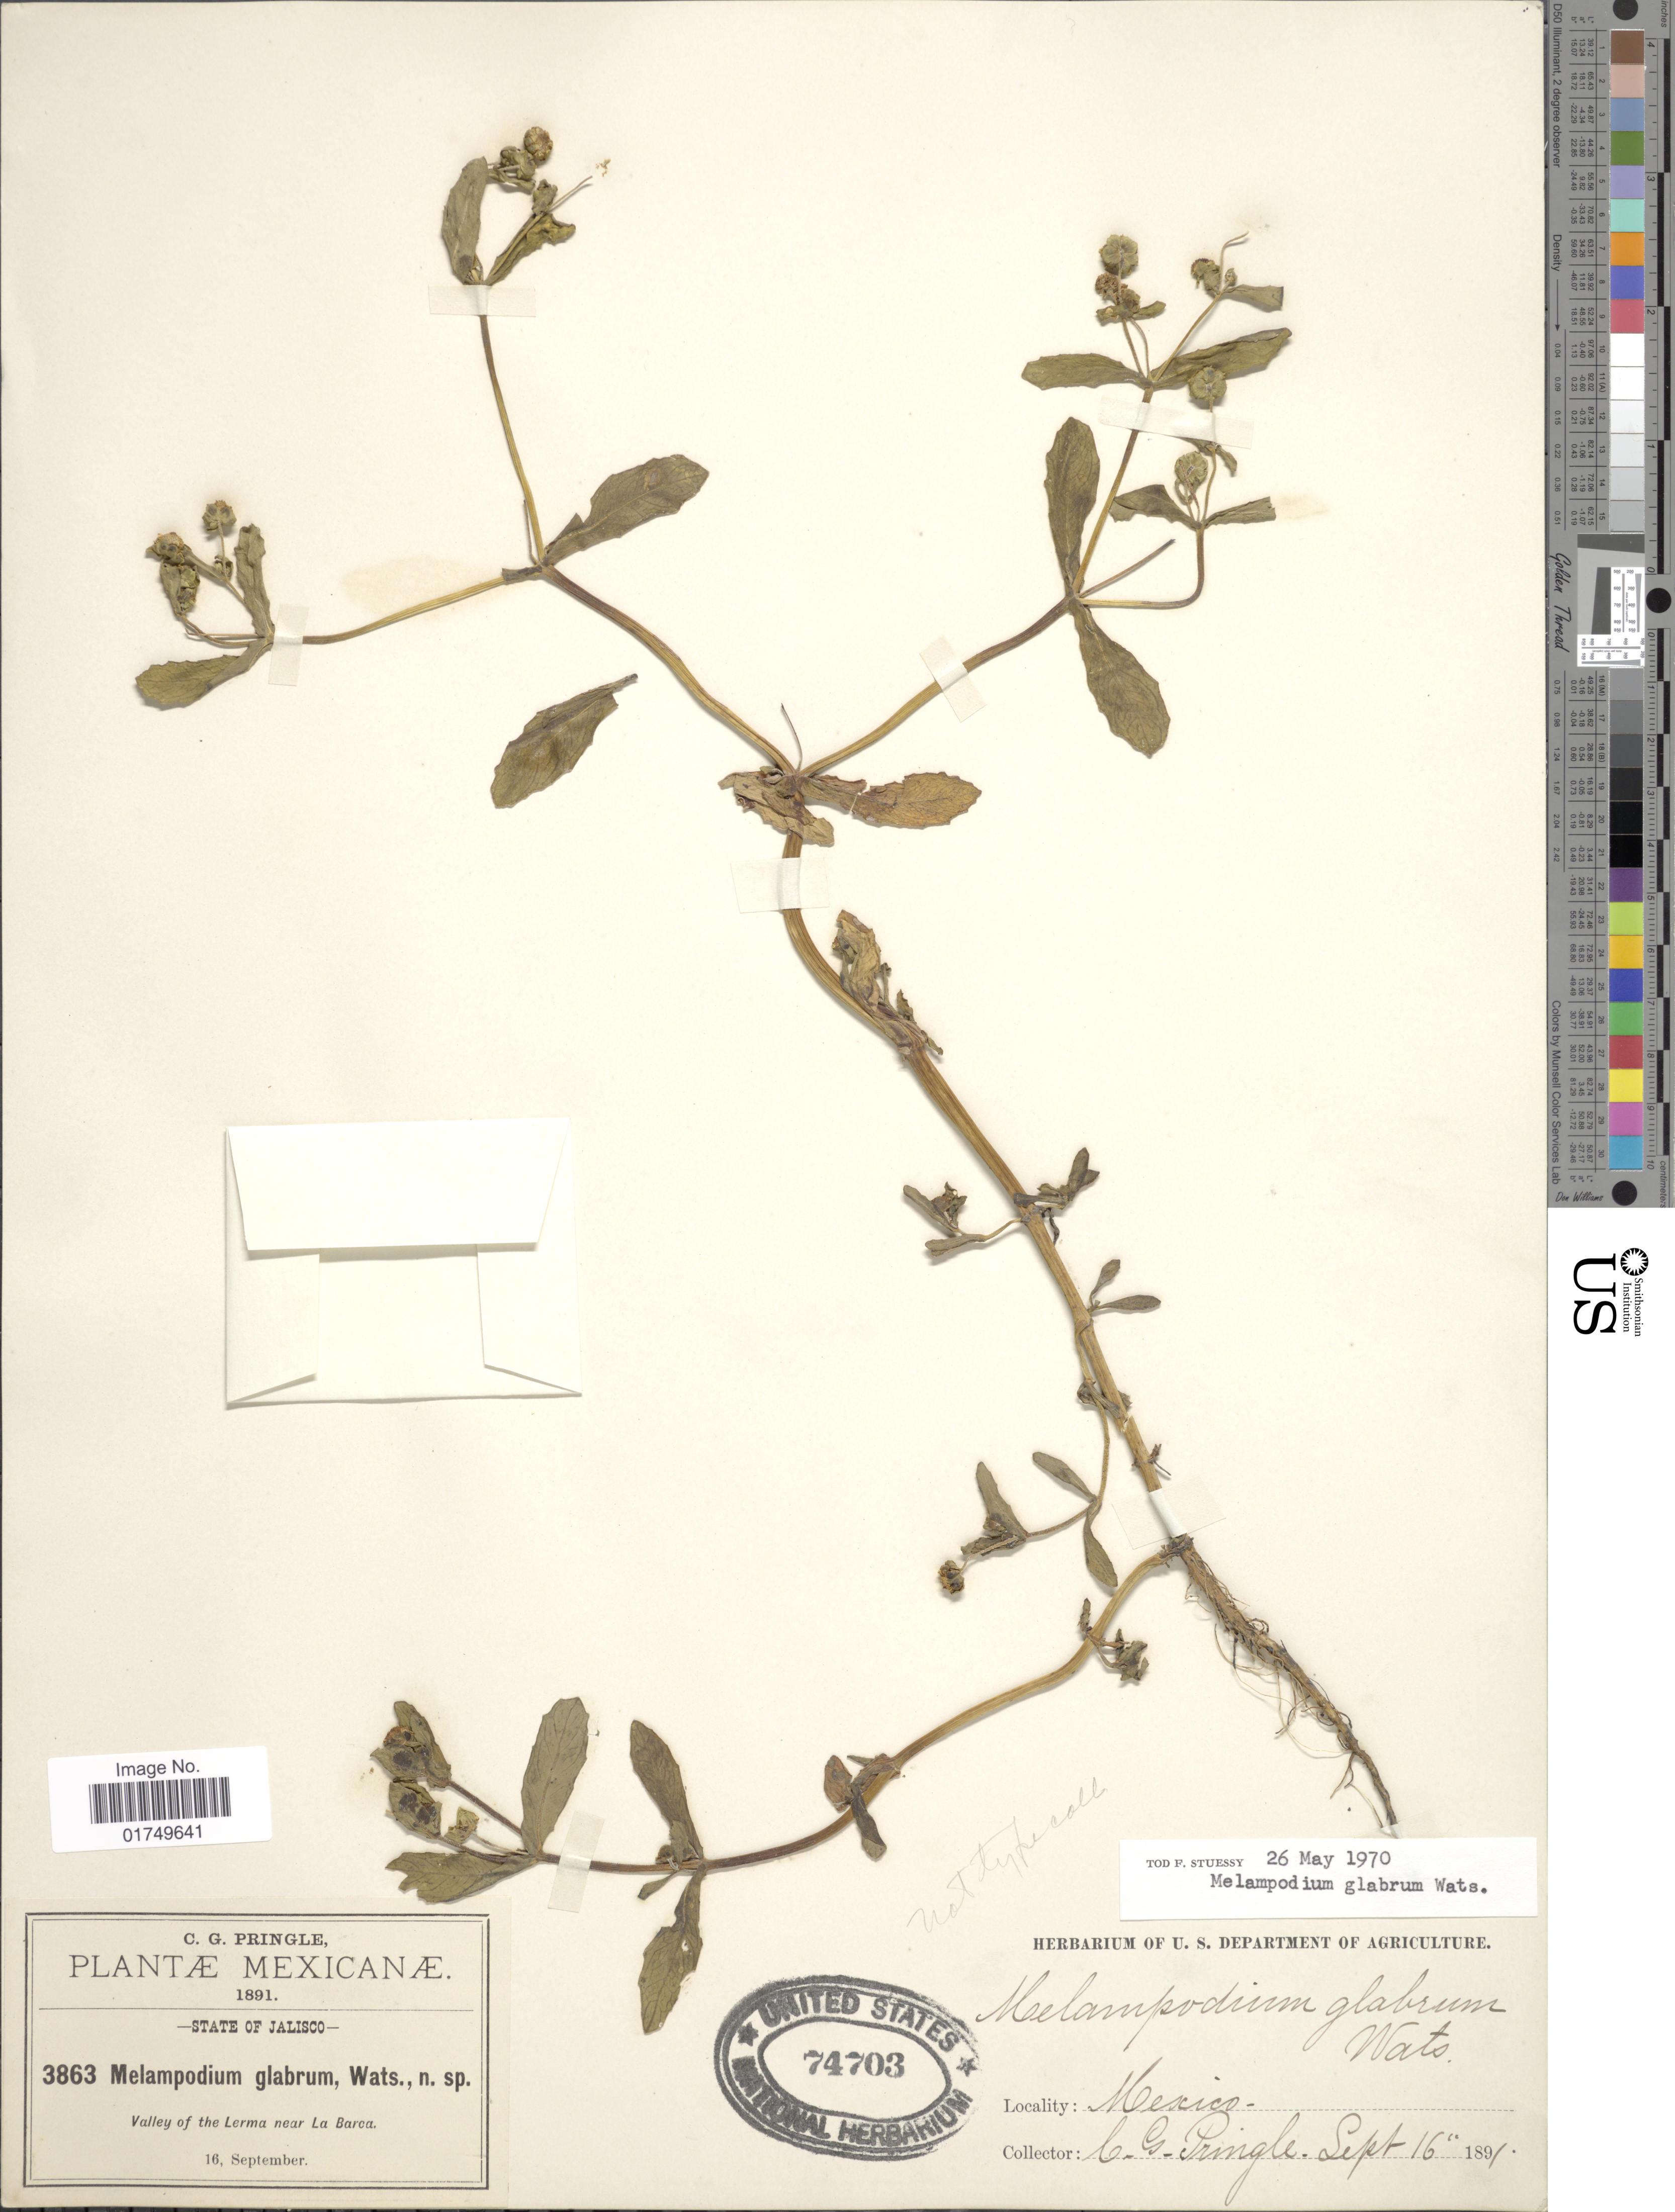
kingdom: Plantae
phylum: Tracheophyta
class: Magnoliopsida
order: Asterales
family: Asteraceae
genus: Melampodium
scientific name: Melampodium glabrum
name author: S. Watson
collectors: C. G. Pringle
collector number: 3863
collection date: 1891-09-16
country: Mexico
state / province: Jalisco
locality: Valley of the Lerma near La Barca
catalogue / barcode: US 74703